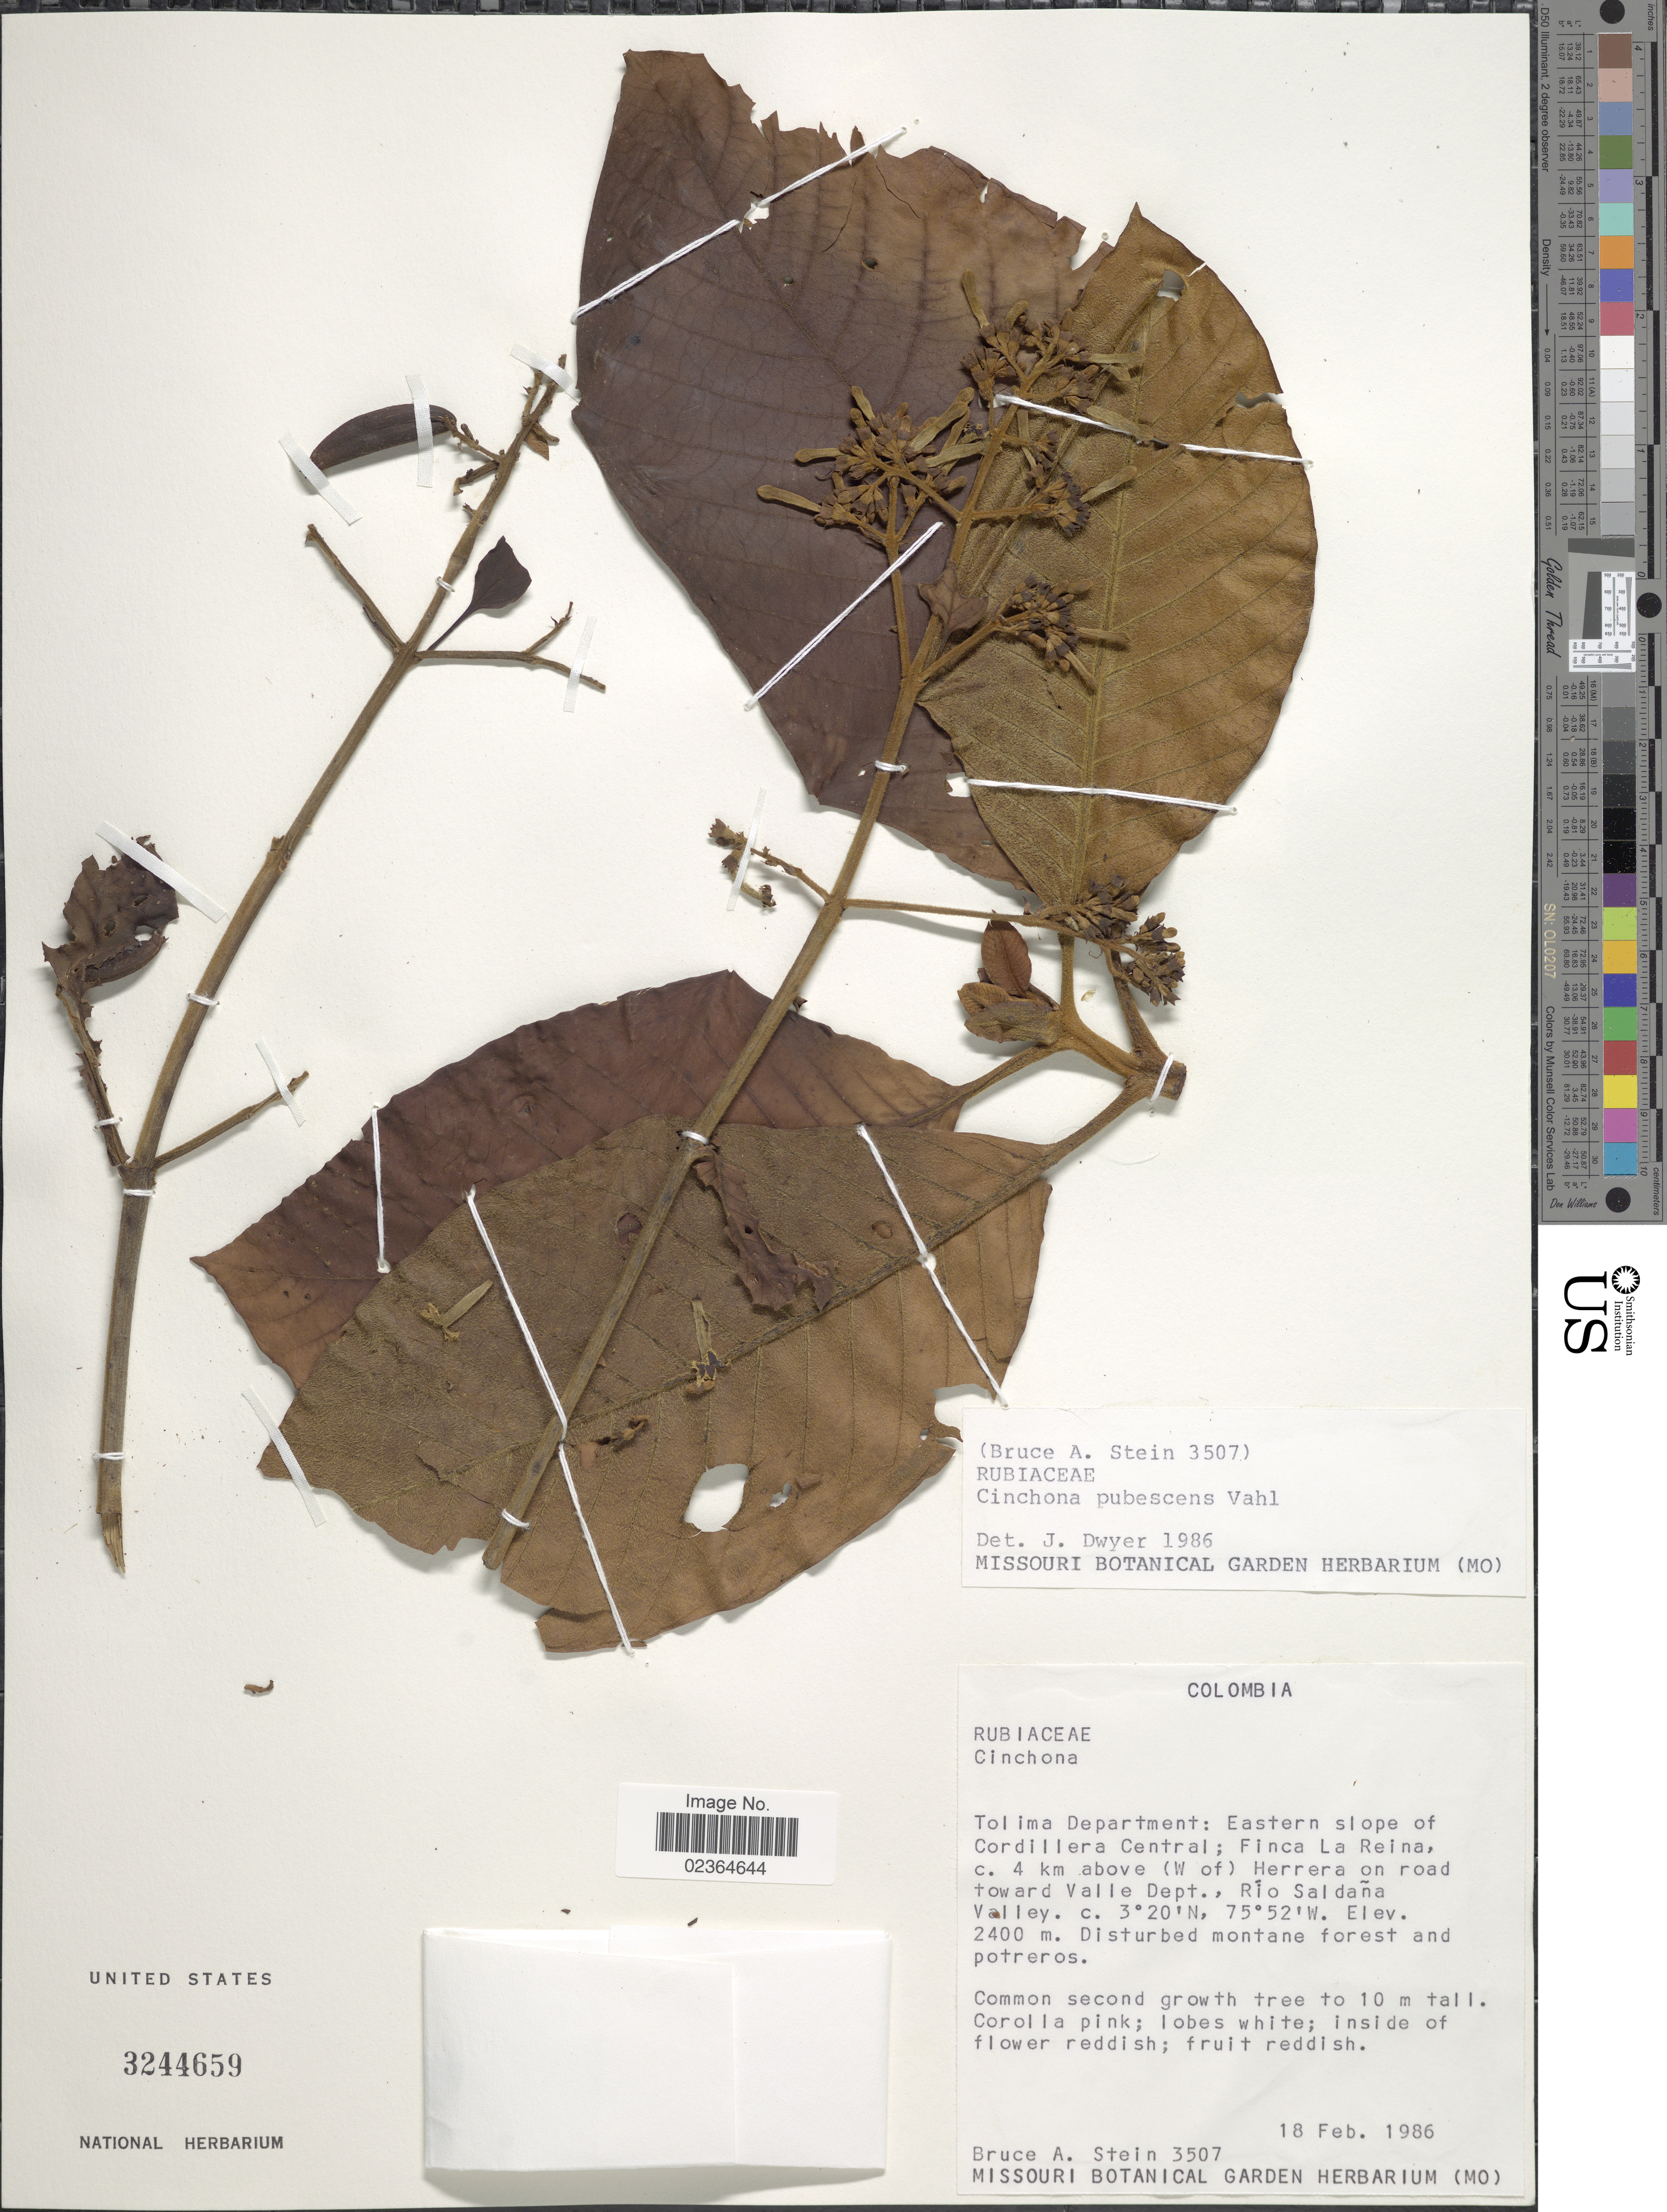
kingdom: Plantae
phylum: Tracheophyta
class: Magnoliopsida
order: Gentianales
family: Rubiaceae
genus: Cinchona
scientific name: Cinchona pubescens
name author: Vahl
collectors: B. A. Stein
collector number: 3507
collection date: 1986-02-18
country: Colombia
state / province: Tolima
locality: Eastern slope of Cordillera Central; Finca La Reina, c. 4 km above (W of) Herrera on road toward Valle Dept., Río Saldaña Valley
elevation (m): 2400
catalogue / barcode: US 3244659